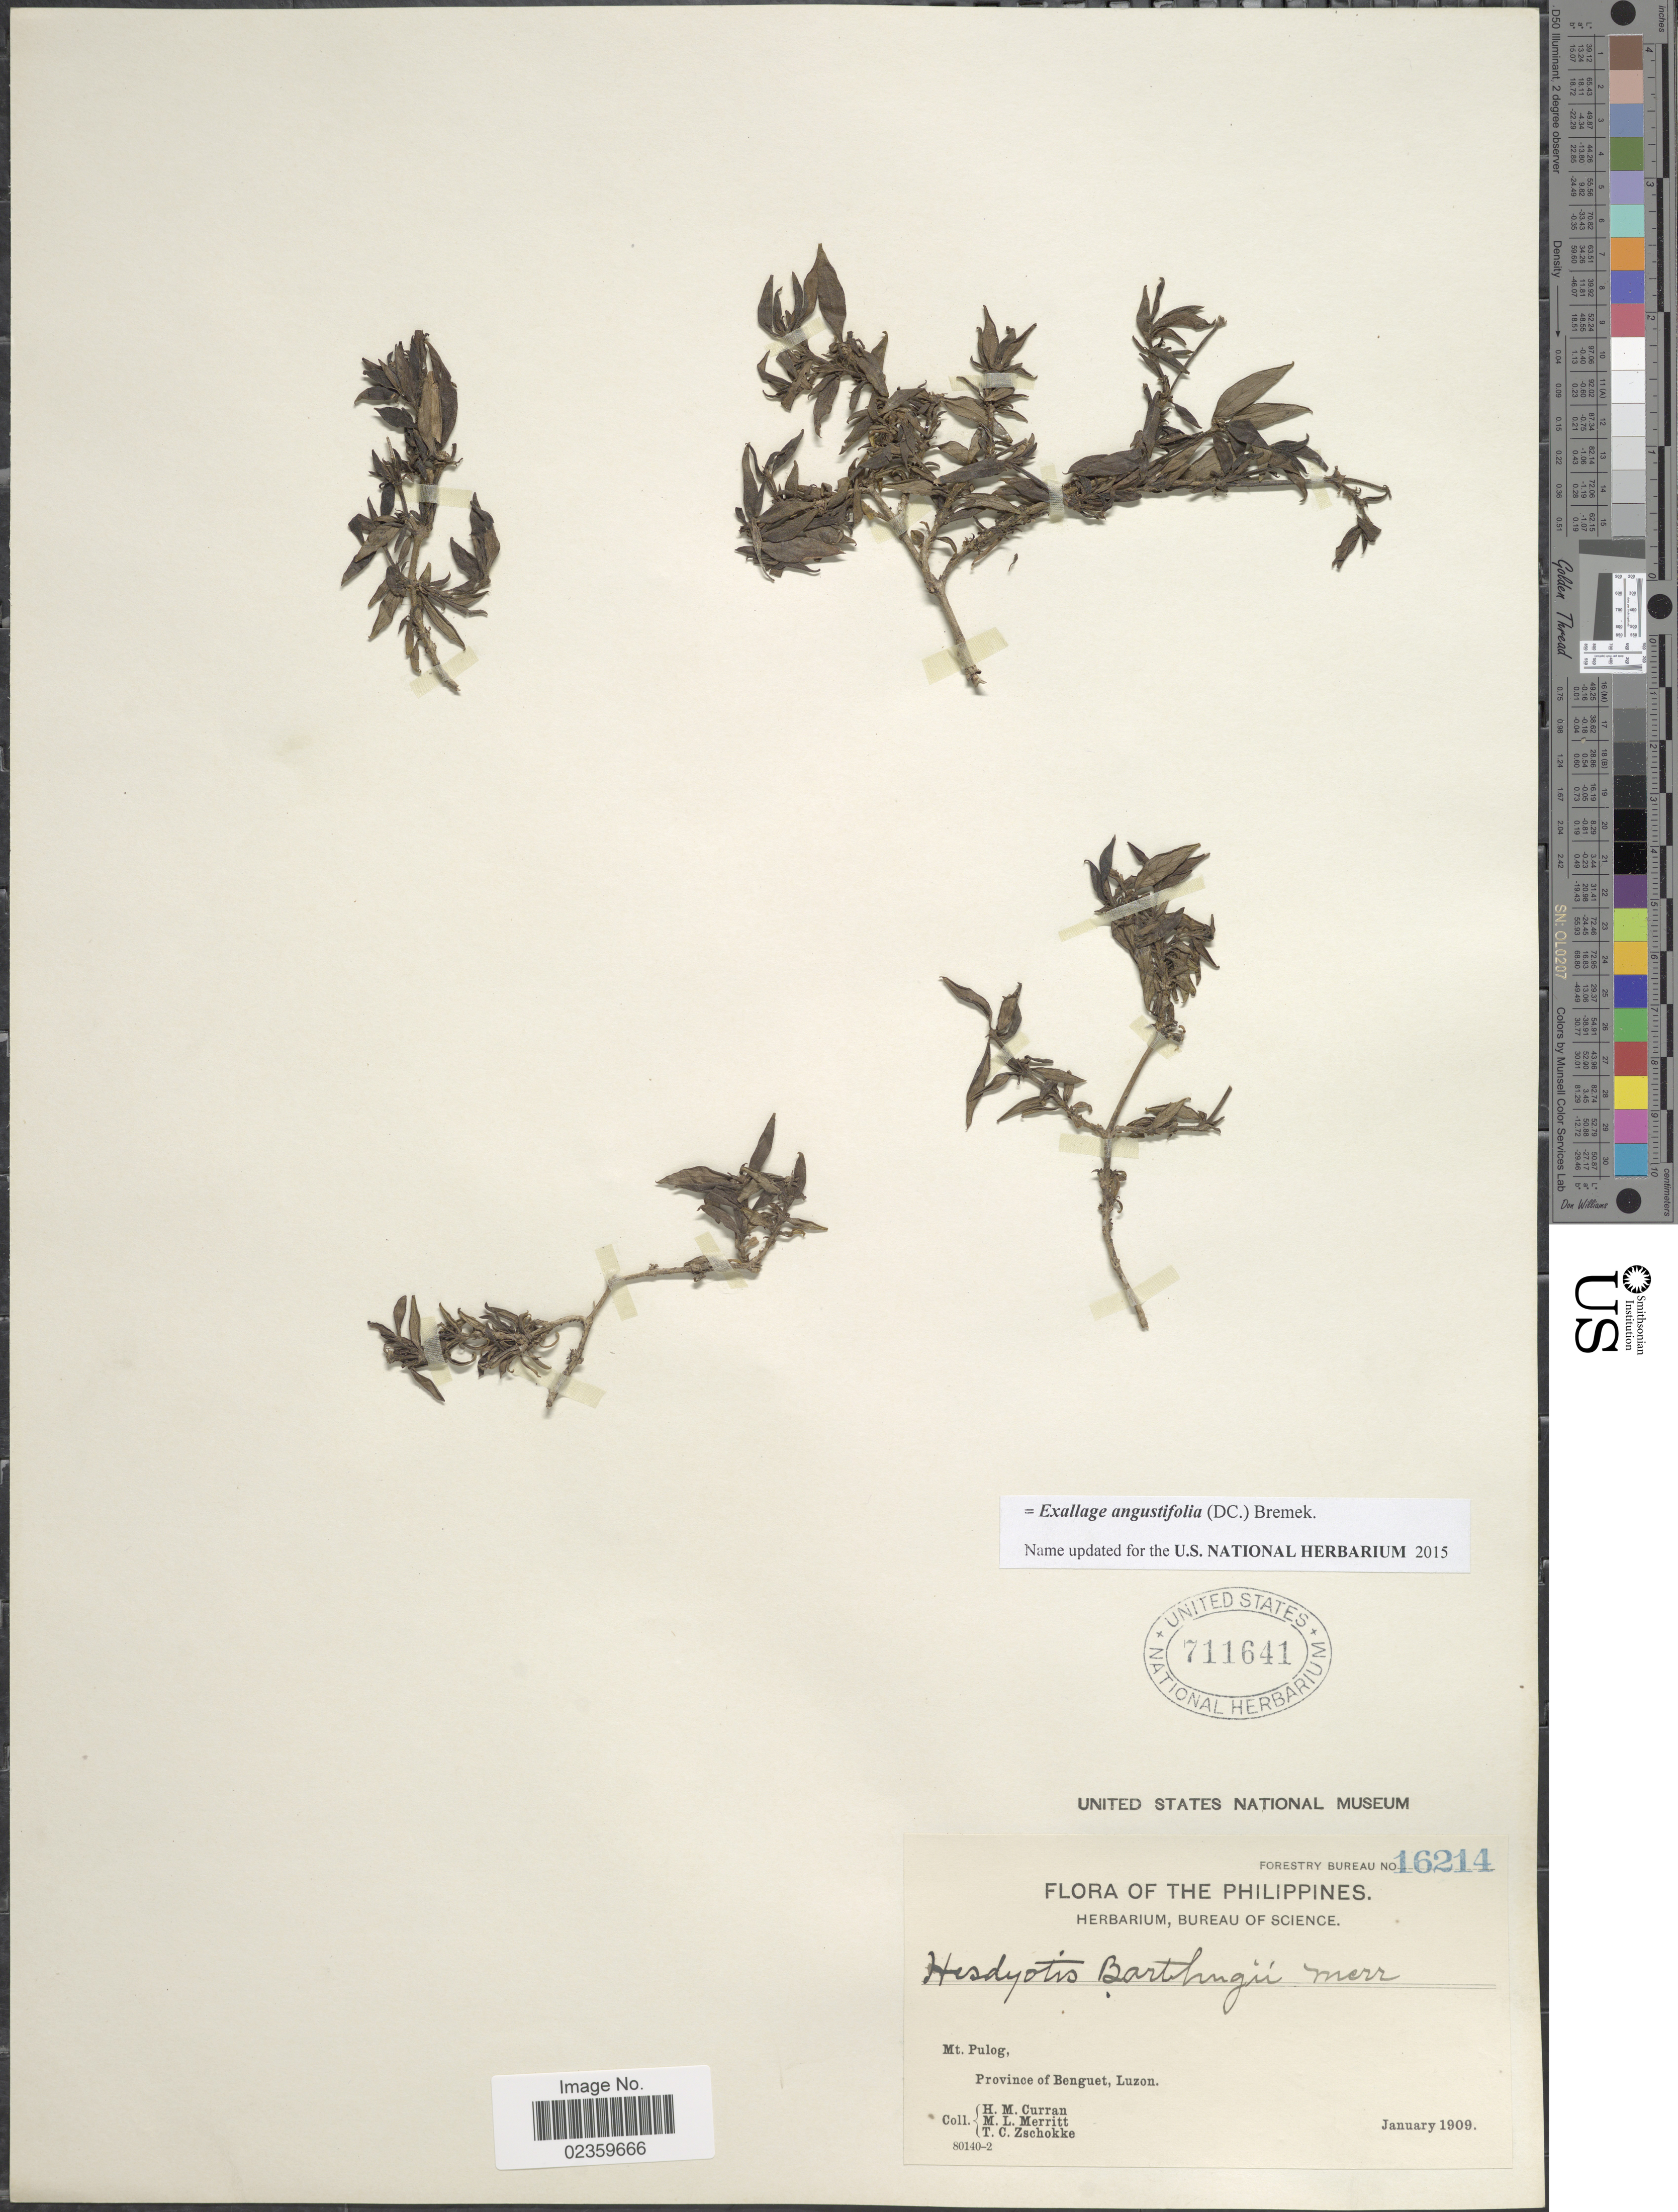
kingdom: Plantae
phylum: Tracheophyta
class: Magnoliopsida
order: Gentianales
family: Rubiaceae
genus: Exallage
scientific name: Exallage angustifolia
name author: (DC.) Bremek.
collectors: H. M. Curran, M. L. Merritt & T. C. Zschokke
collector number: Forestry Bureau 16214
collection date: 1909-01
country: Philippines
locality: Mt. Pulog, Province of Benguet, Luzon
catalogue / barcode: US 711641